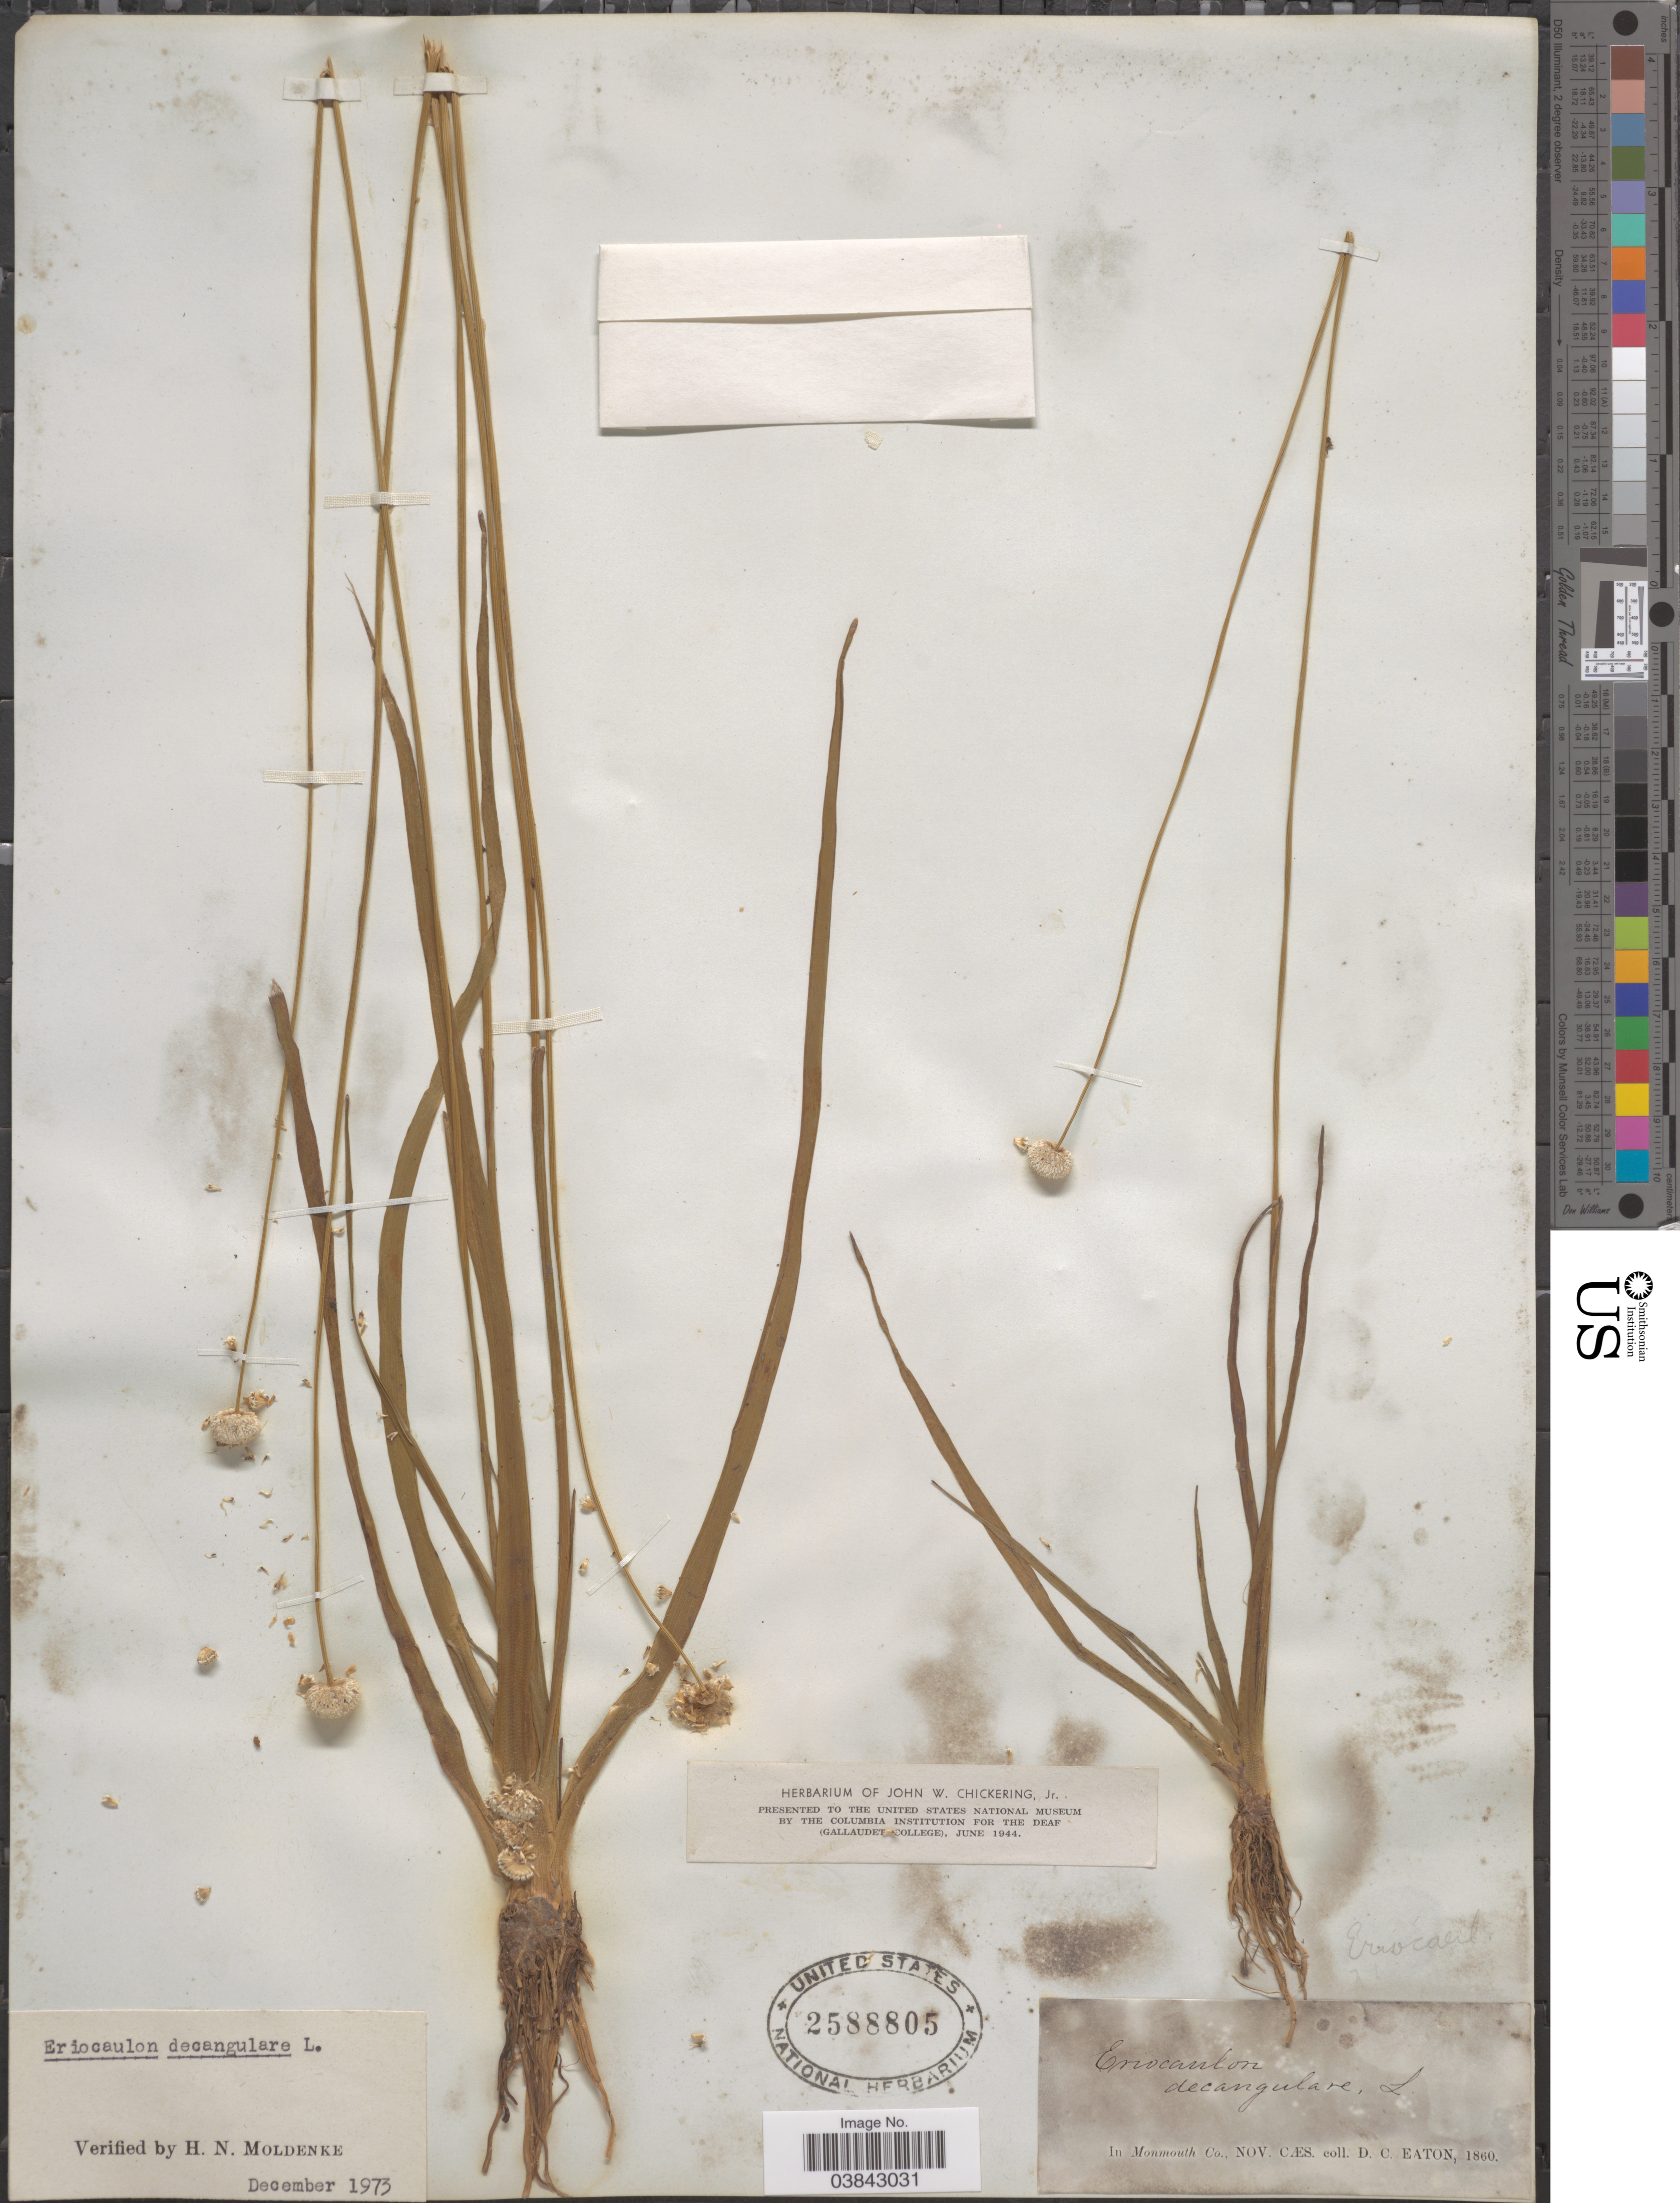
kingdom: Plantae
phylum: Tracheophyta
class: Liliopsida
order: Poales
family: Eriocaulaceae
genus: Eriocaulon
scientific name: Eriocaulon decangulare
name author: L.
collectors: D. Eaton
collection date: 1860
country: United States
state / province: New Jersey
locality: In Monmouth Co., Noc. Cæs.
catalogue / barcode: US 2588805